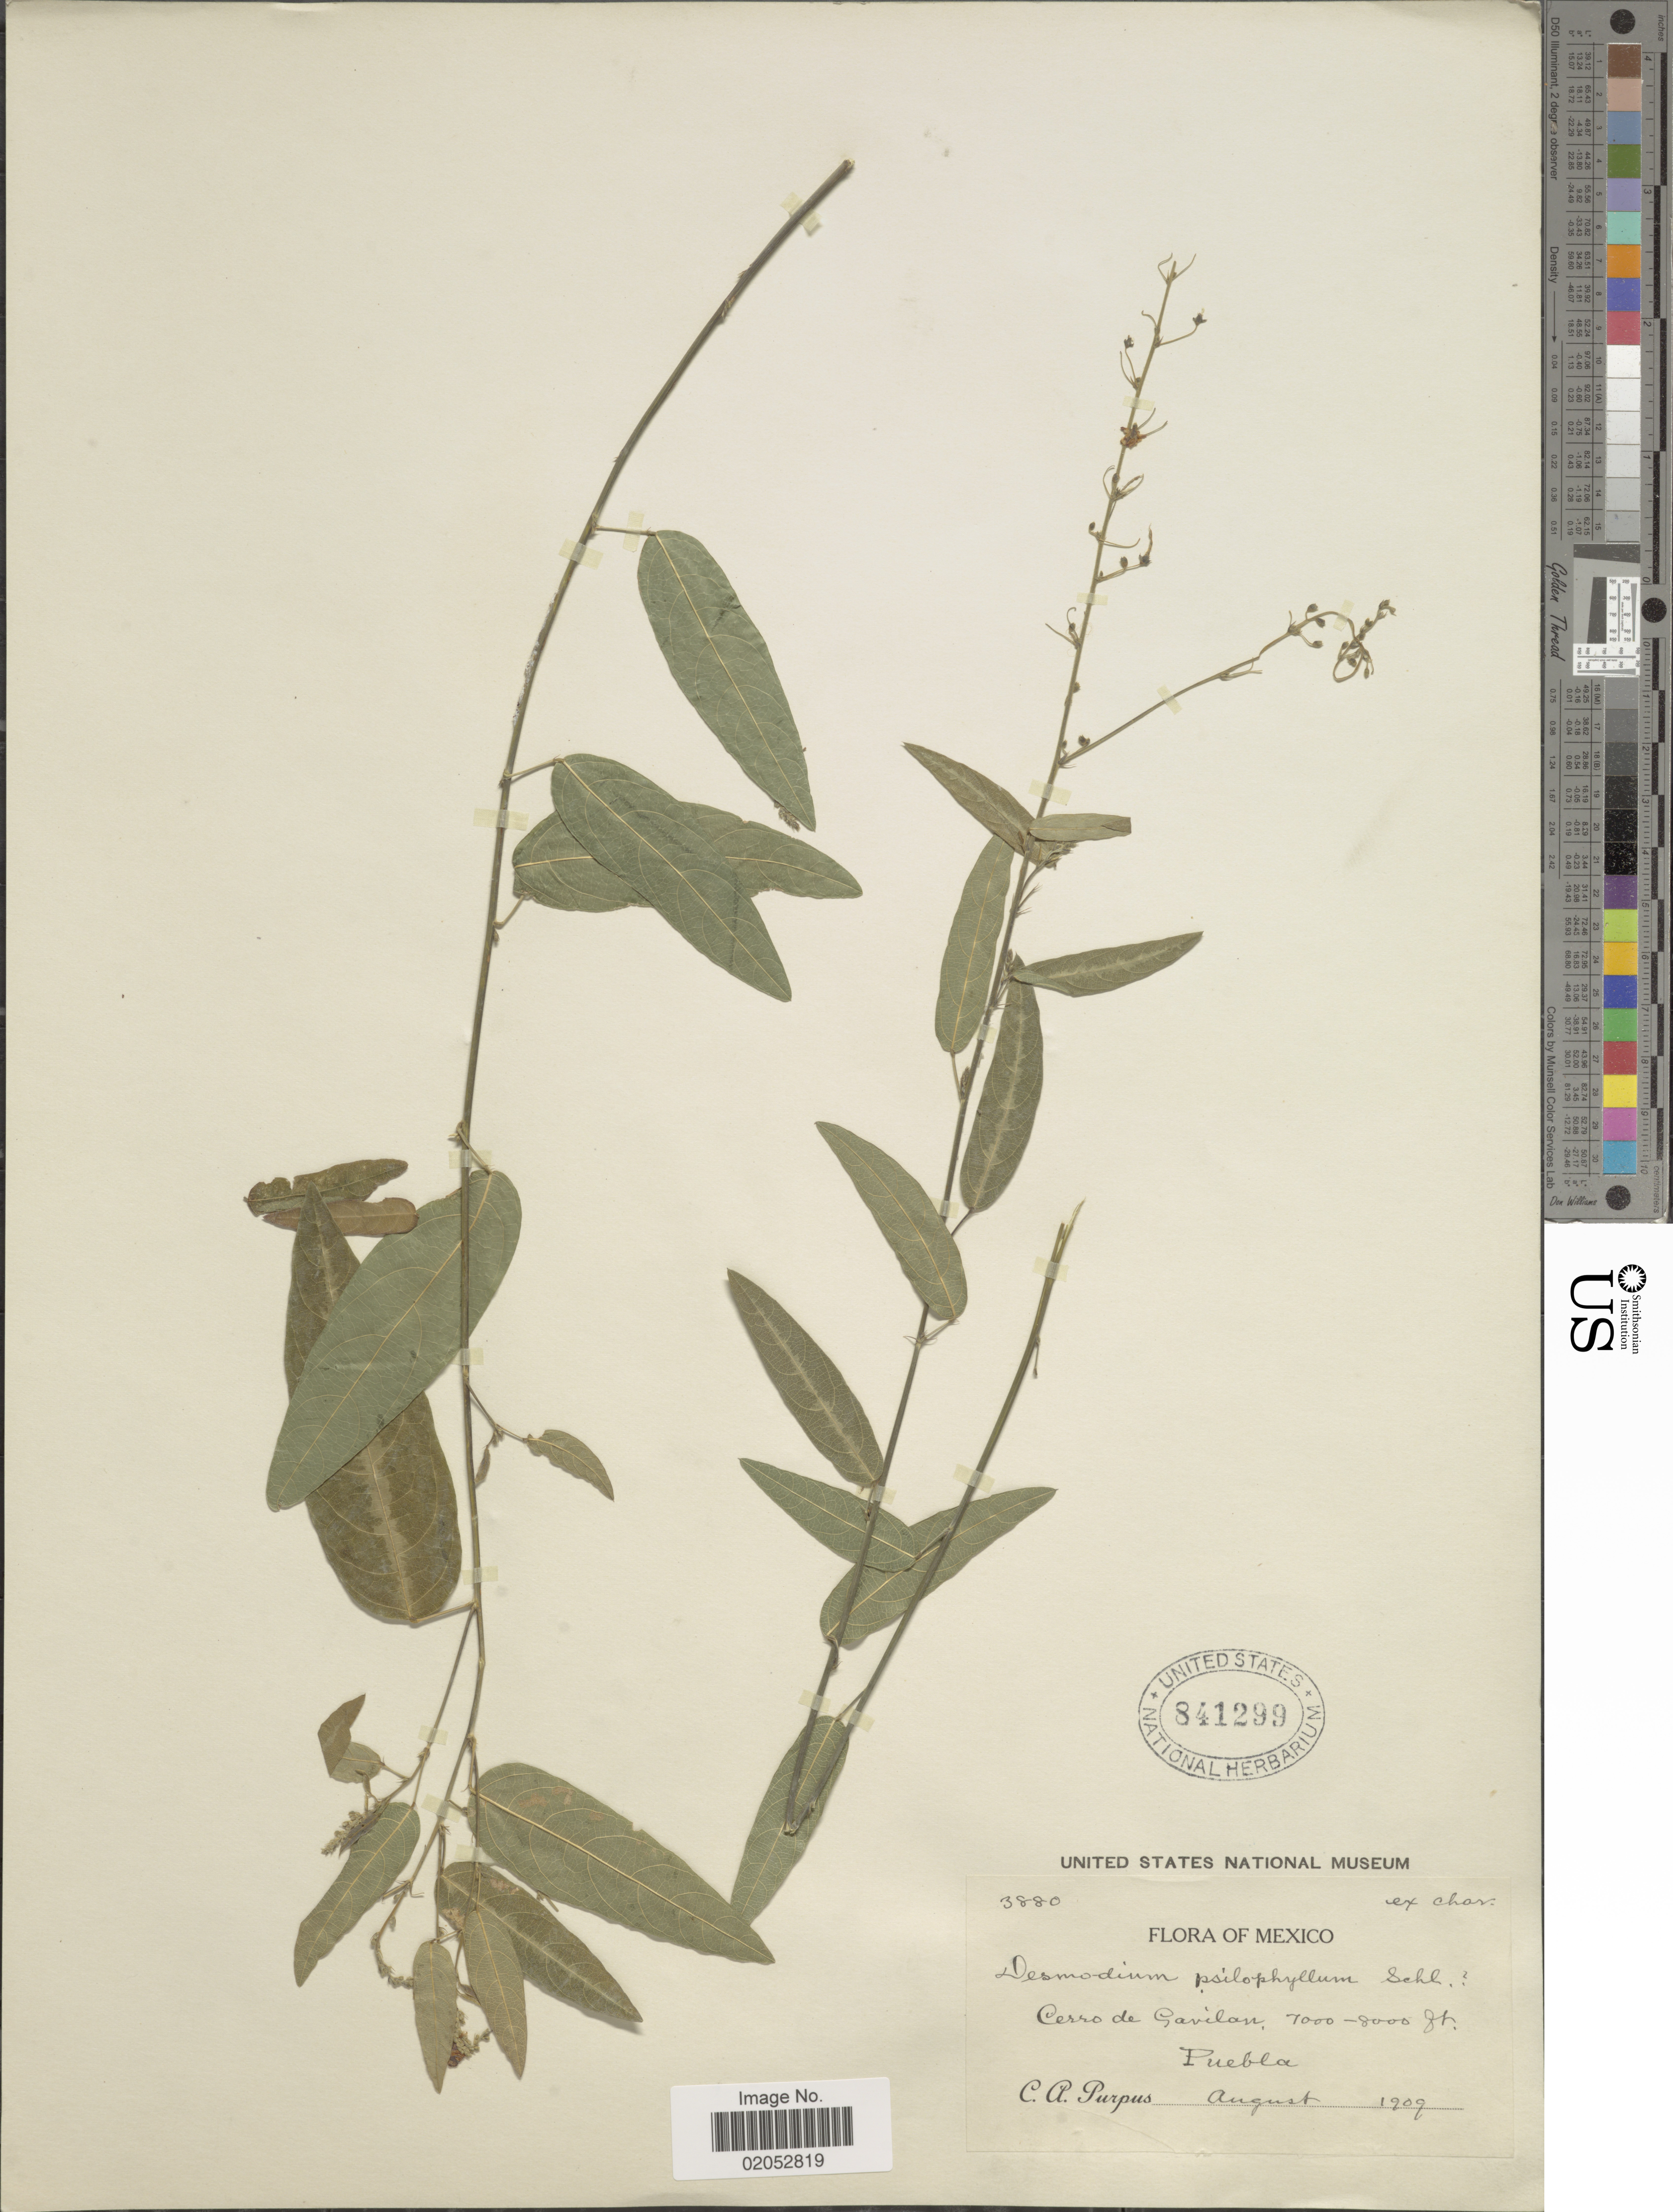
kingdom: Plantae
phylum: Tracheophyta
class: Magnoliopsida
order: Fabales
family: Fabaceae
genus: Desmodium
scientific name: Desmodium psilophyllum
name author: Schltdl.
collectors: C. A. Purpus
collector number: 3880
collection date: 1909-08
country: Mexico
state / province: Puebla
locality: Cerro de Gavilan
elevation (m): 2134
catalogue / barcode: US 841299